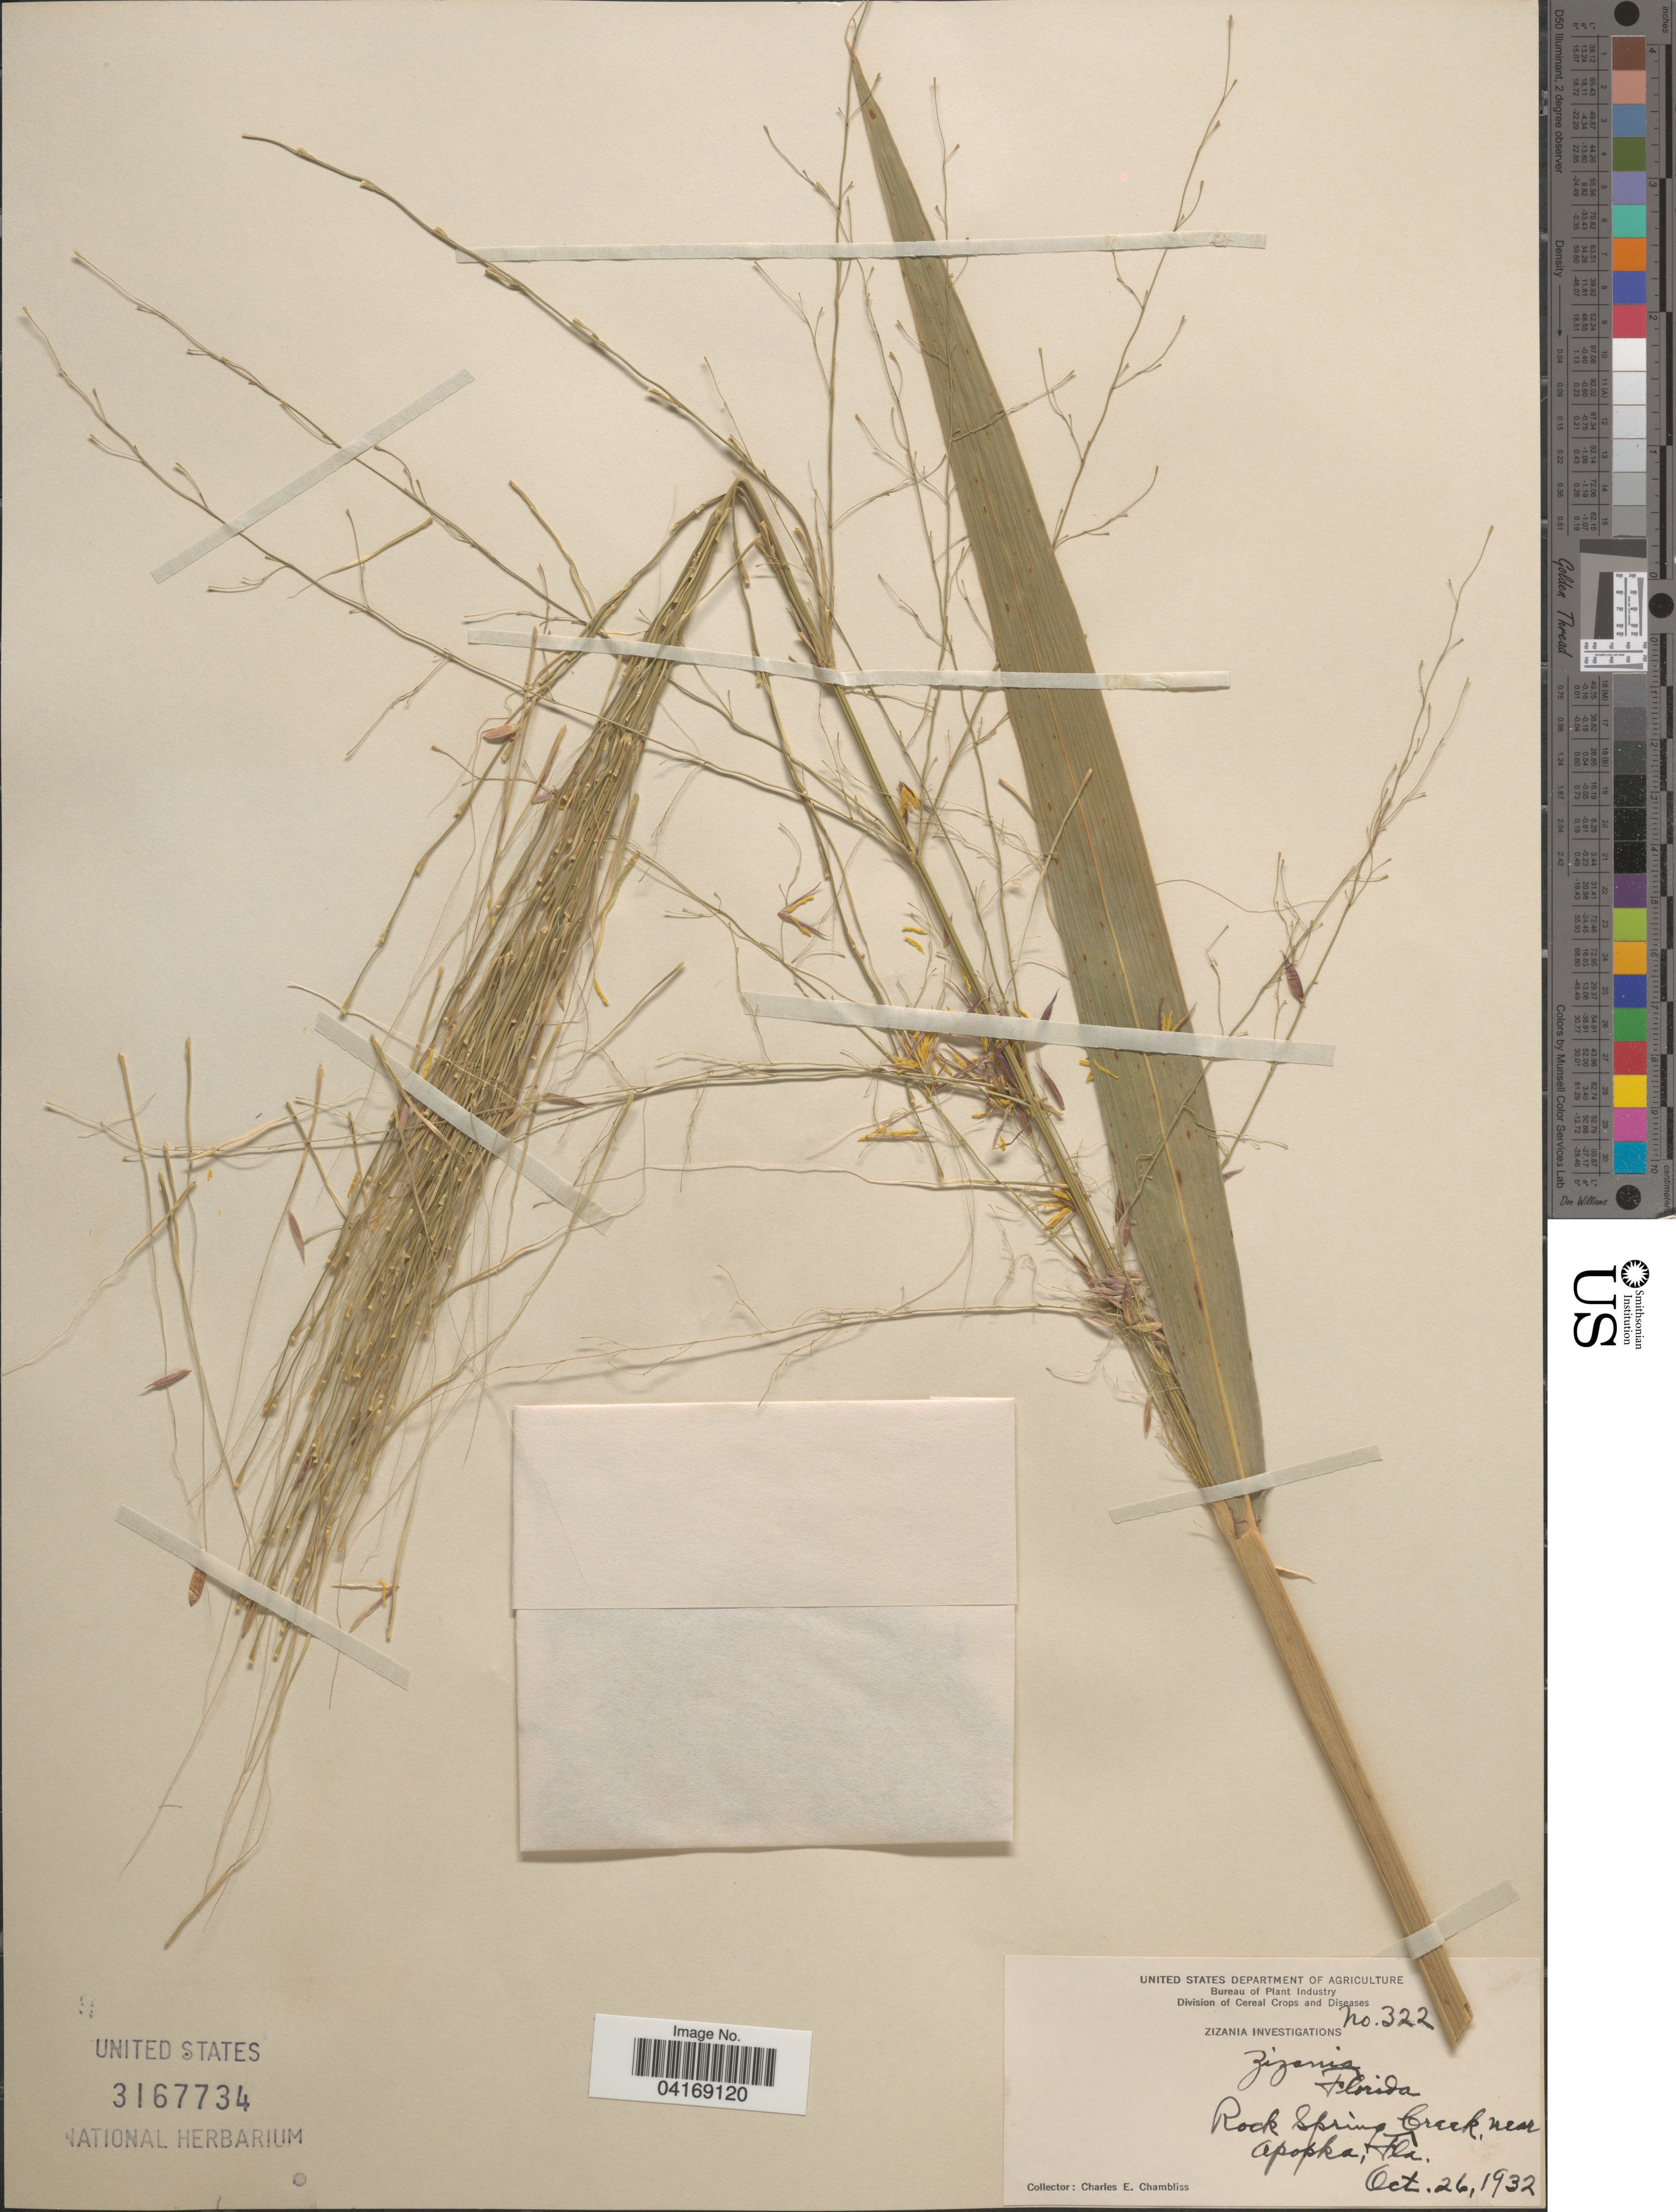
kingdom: Plantae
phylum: Tracheophyta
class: Liliopsida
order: Poales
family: Poaceae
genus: Zizania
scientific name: Zizania sp.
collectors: C. Chambliss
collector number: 322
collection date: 1932-10-26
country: United States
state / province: Florida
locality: Rock Spring Creek, near Apopka.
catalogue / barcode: US 3167734